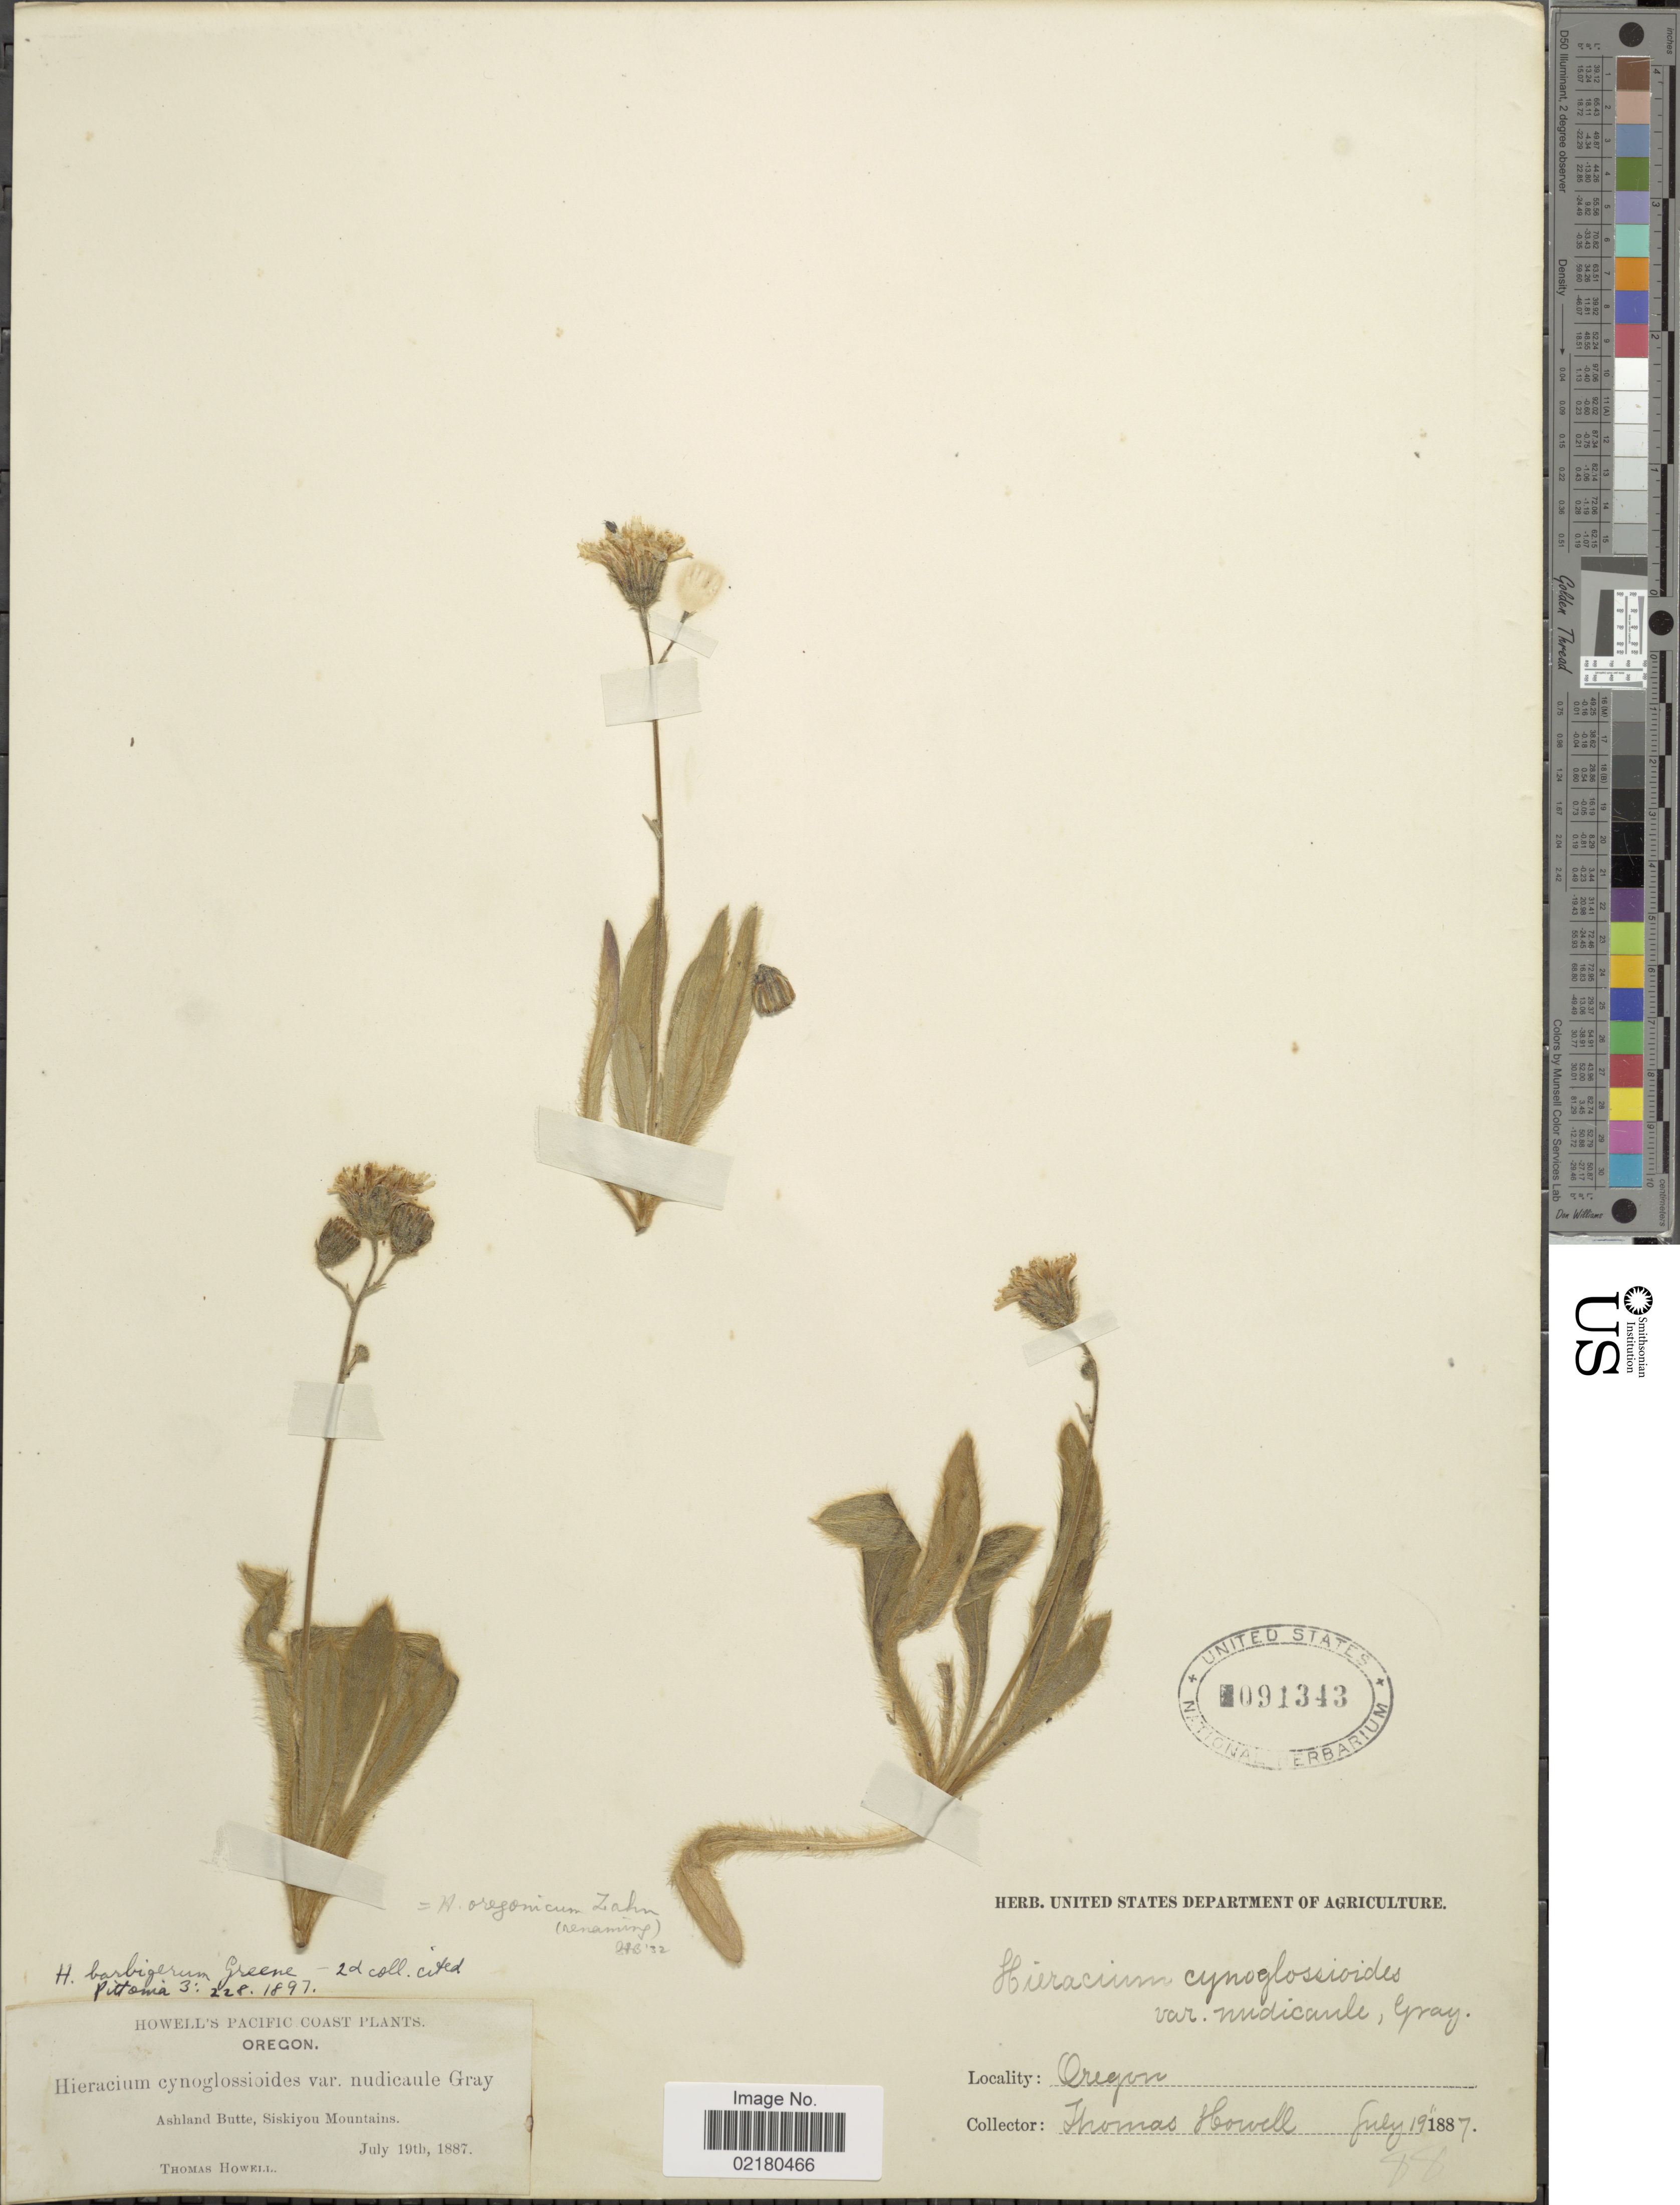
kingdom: Plantae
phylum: Tracheophyta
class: Magnoliopsida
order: Asterales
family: Asteraceae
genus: Hieracium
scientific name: Hieracium greenei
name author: A. Gray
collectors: T. Howell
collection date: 1887-07-19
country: United States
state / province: Oregon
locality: Ashland Butte, Siskiyou Mountains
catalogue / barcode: US 91343